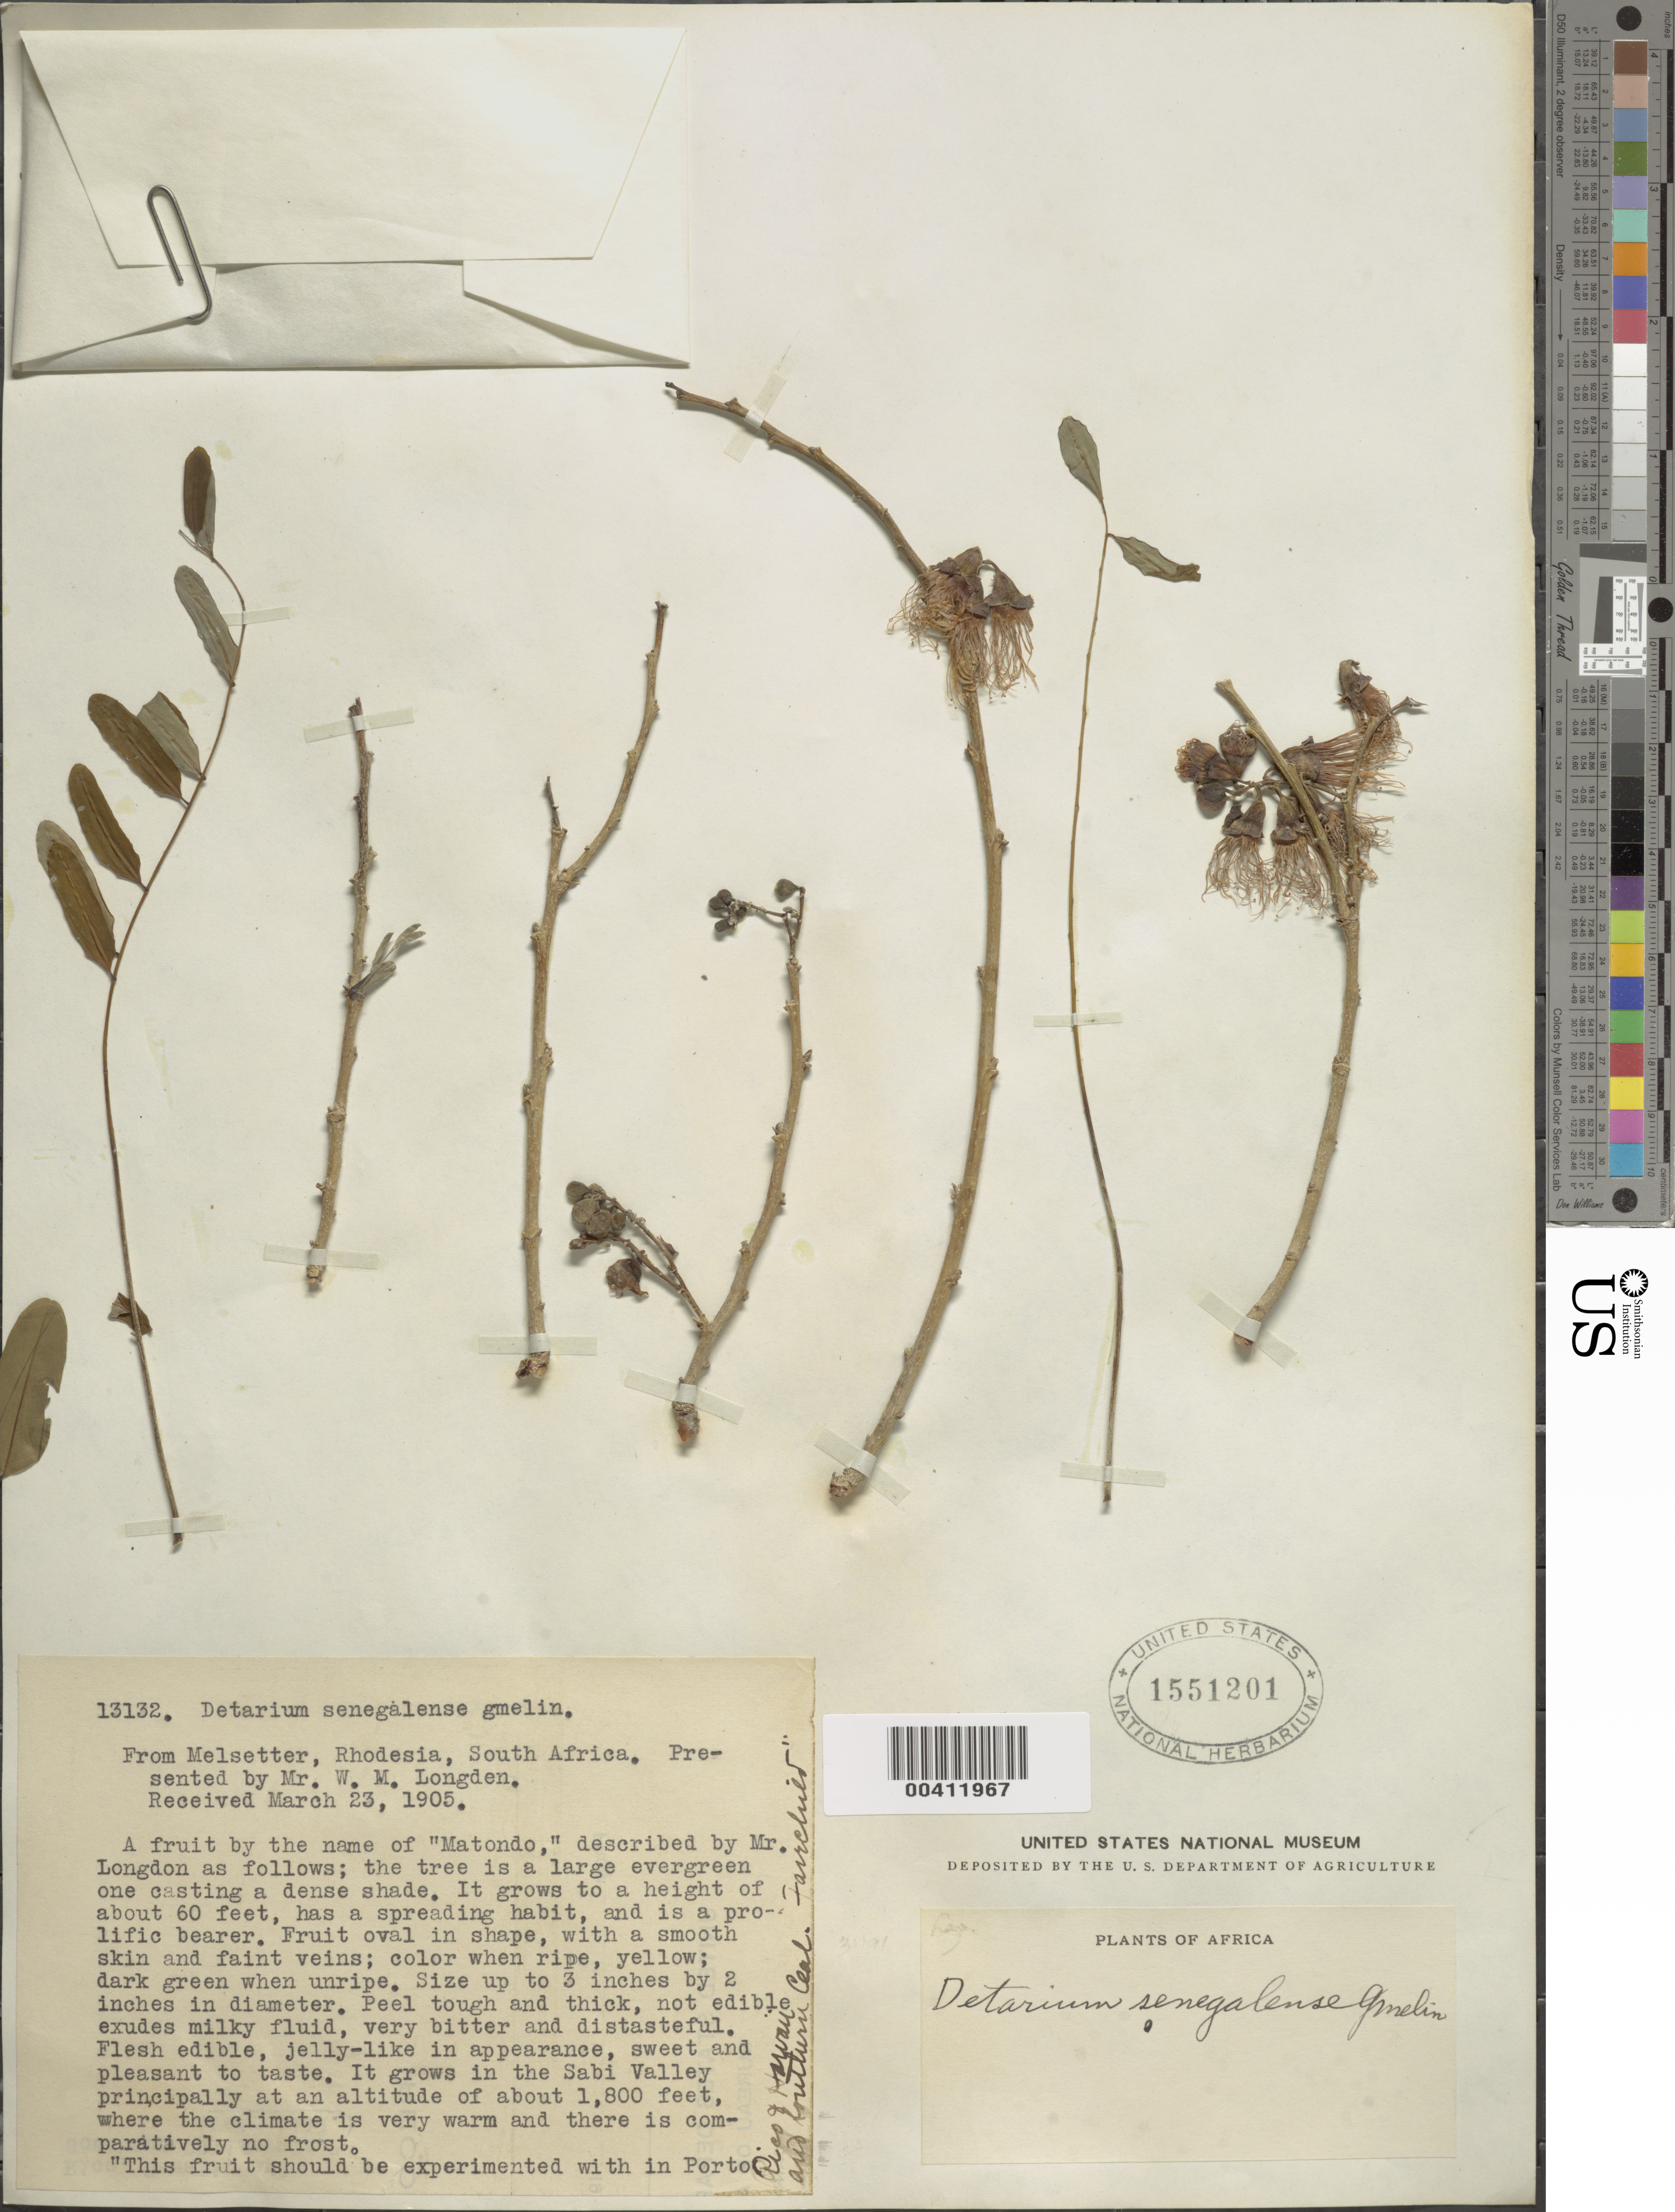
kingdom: Plantae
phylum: Tracheophyta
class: Magnoliopsida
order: Fabales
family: Fabaceae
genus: Cordyla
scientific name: Cordyla africana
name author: Lour.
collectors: W. Longden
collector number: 13132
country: Zimbabwe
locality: Sabi valley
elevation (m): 549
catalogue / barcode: US 1551201